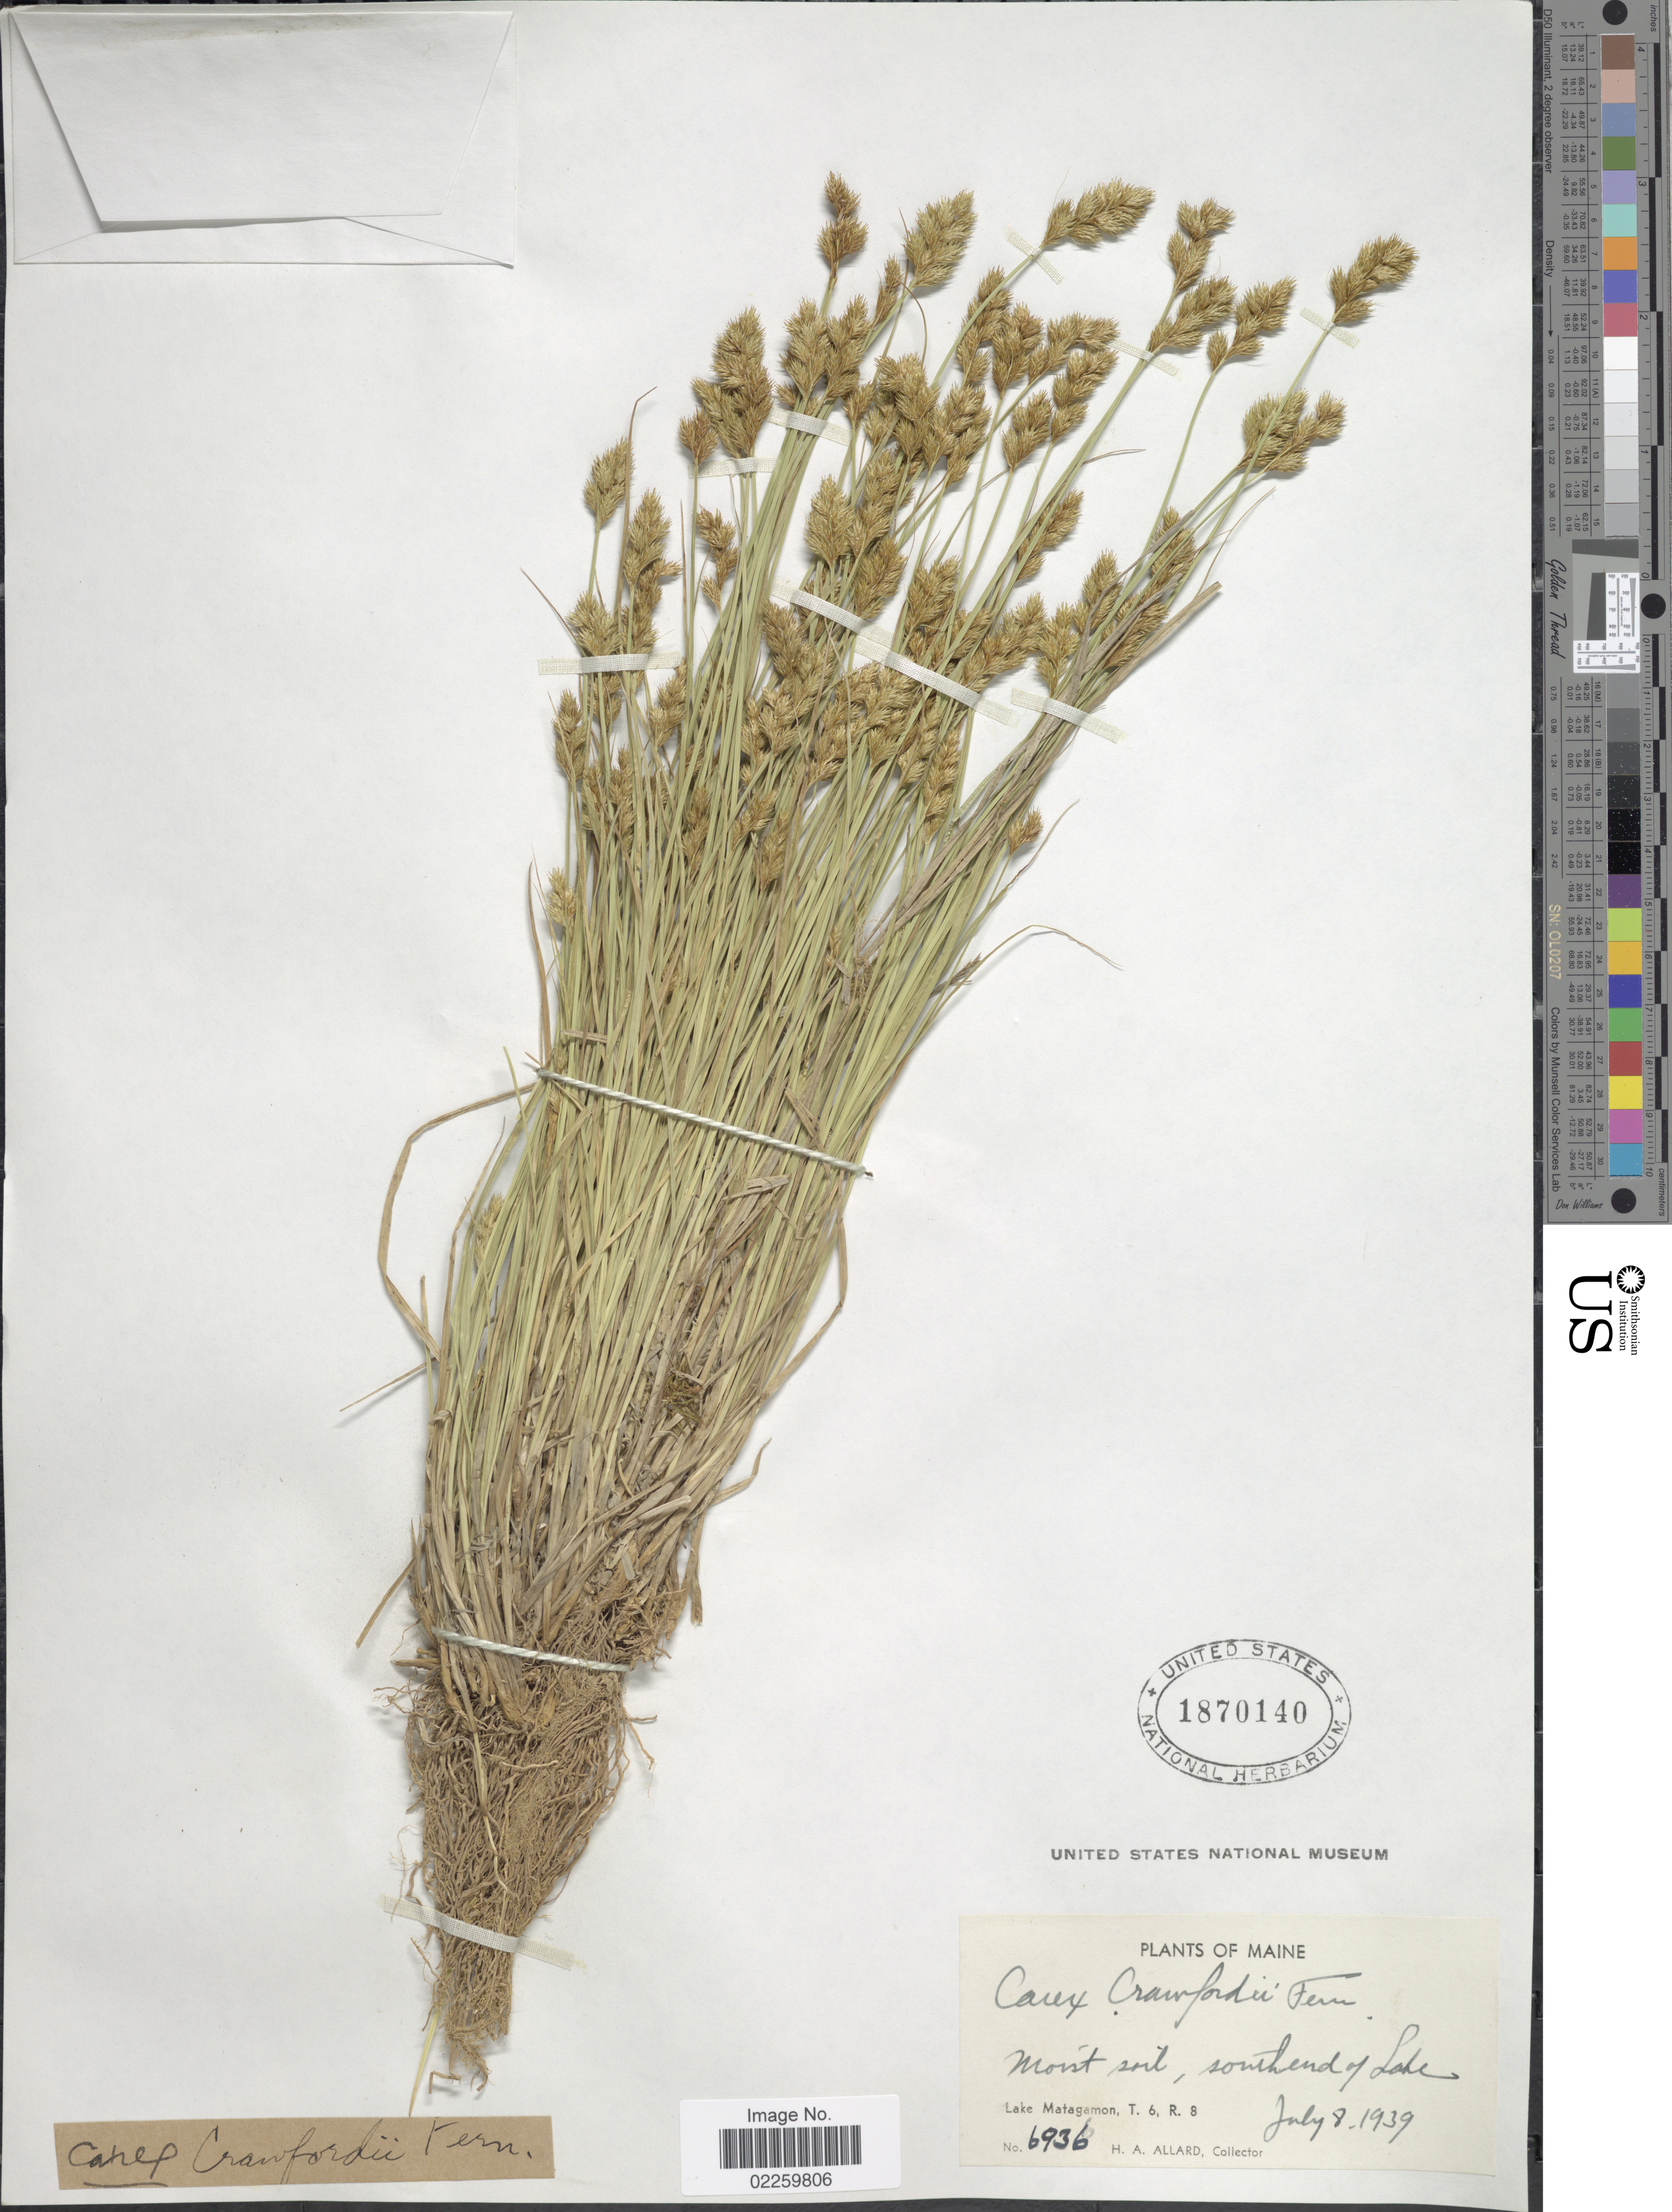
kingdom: Plantae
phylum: Tracheophyta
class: Liliopsida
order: Poales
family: Cyperaceae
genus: Carex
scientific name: Carex crawfordii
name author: Fernald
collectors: H. A. Allard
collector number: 6936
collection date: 1939-07-08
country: United States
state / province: Maine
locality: Moist soil south end of Lake, Lake Matagamon, T. 6, R. 8.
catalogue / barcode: US 1870140